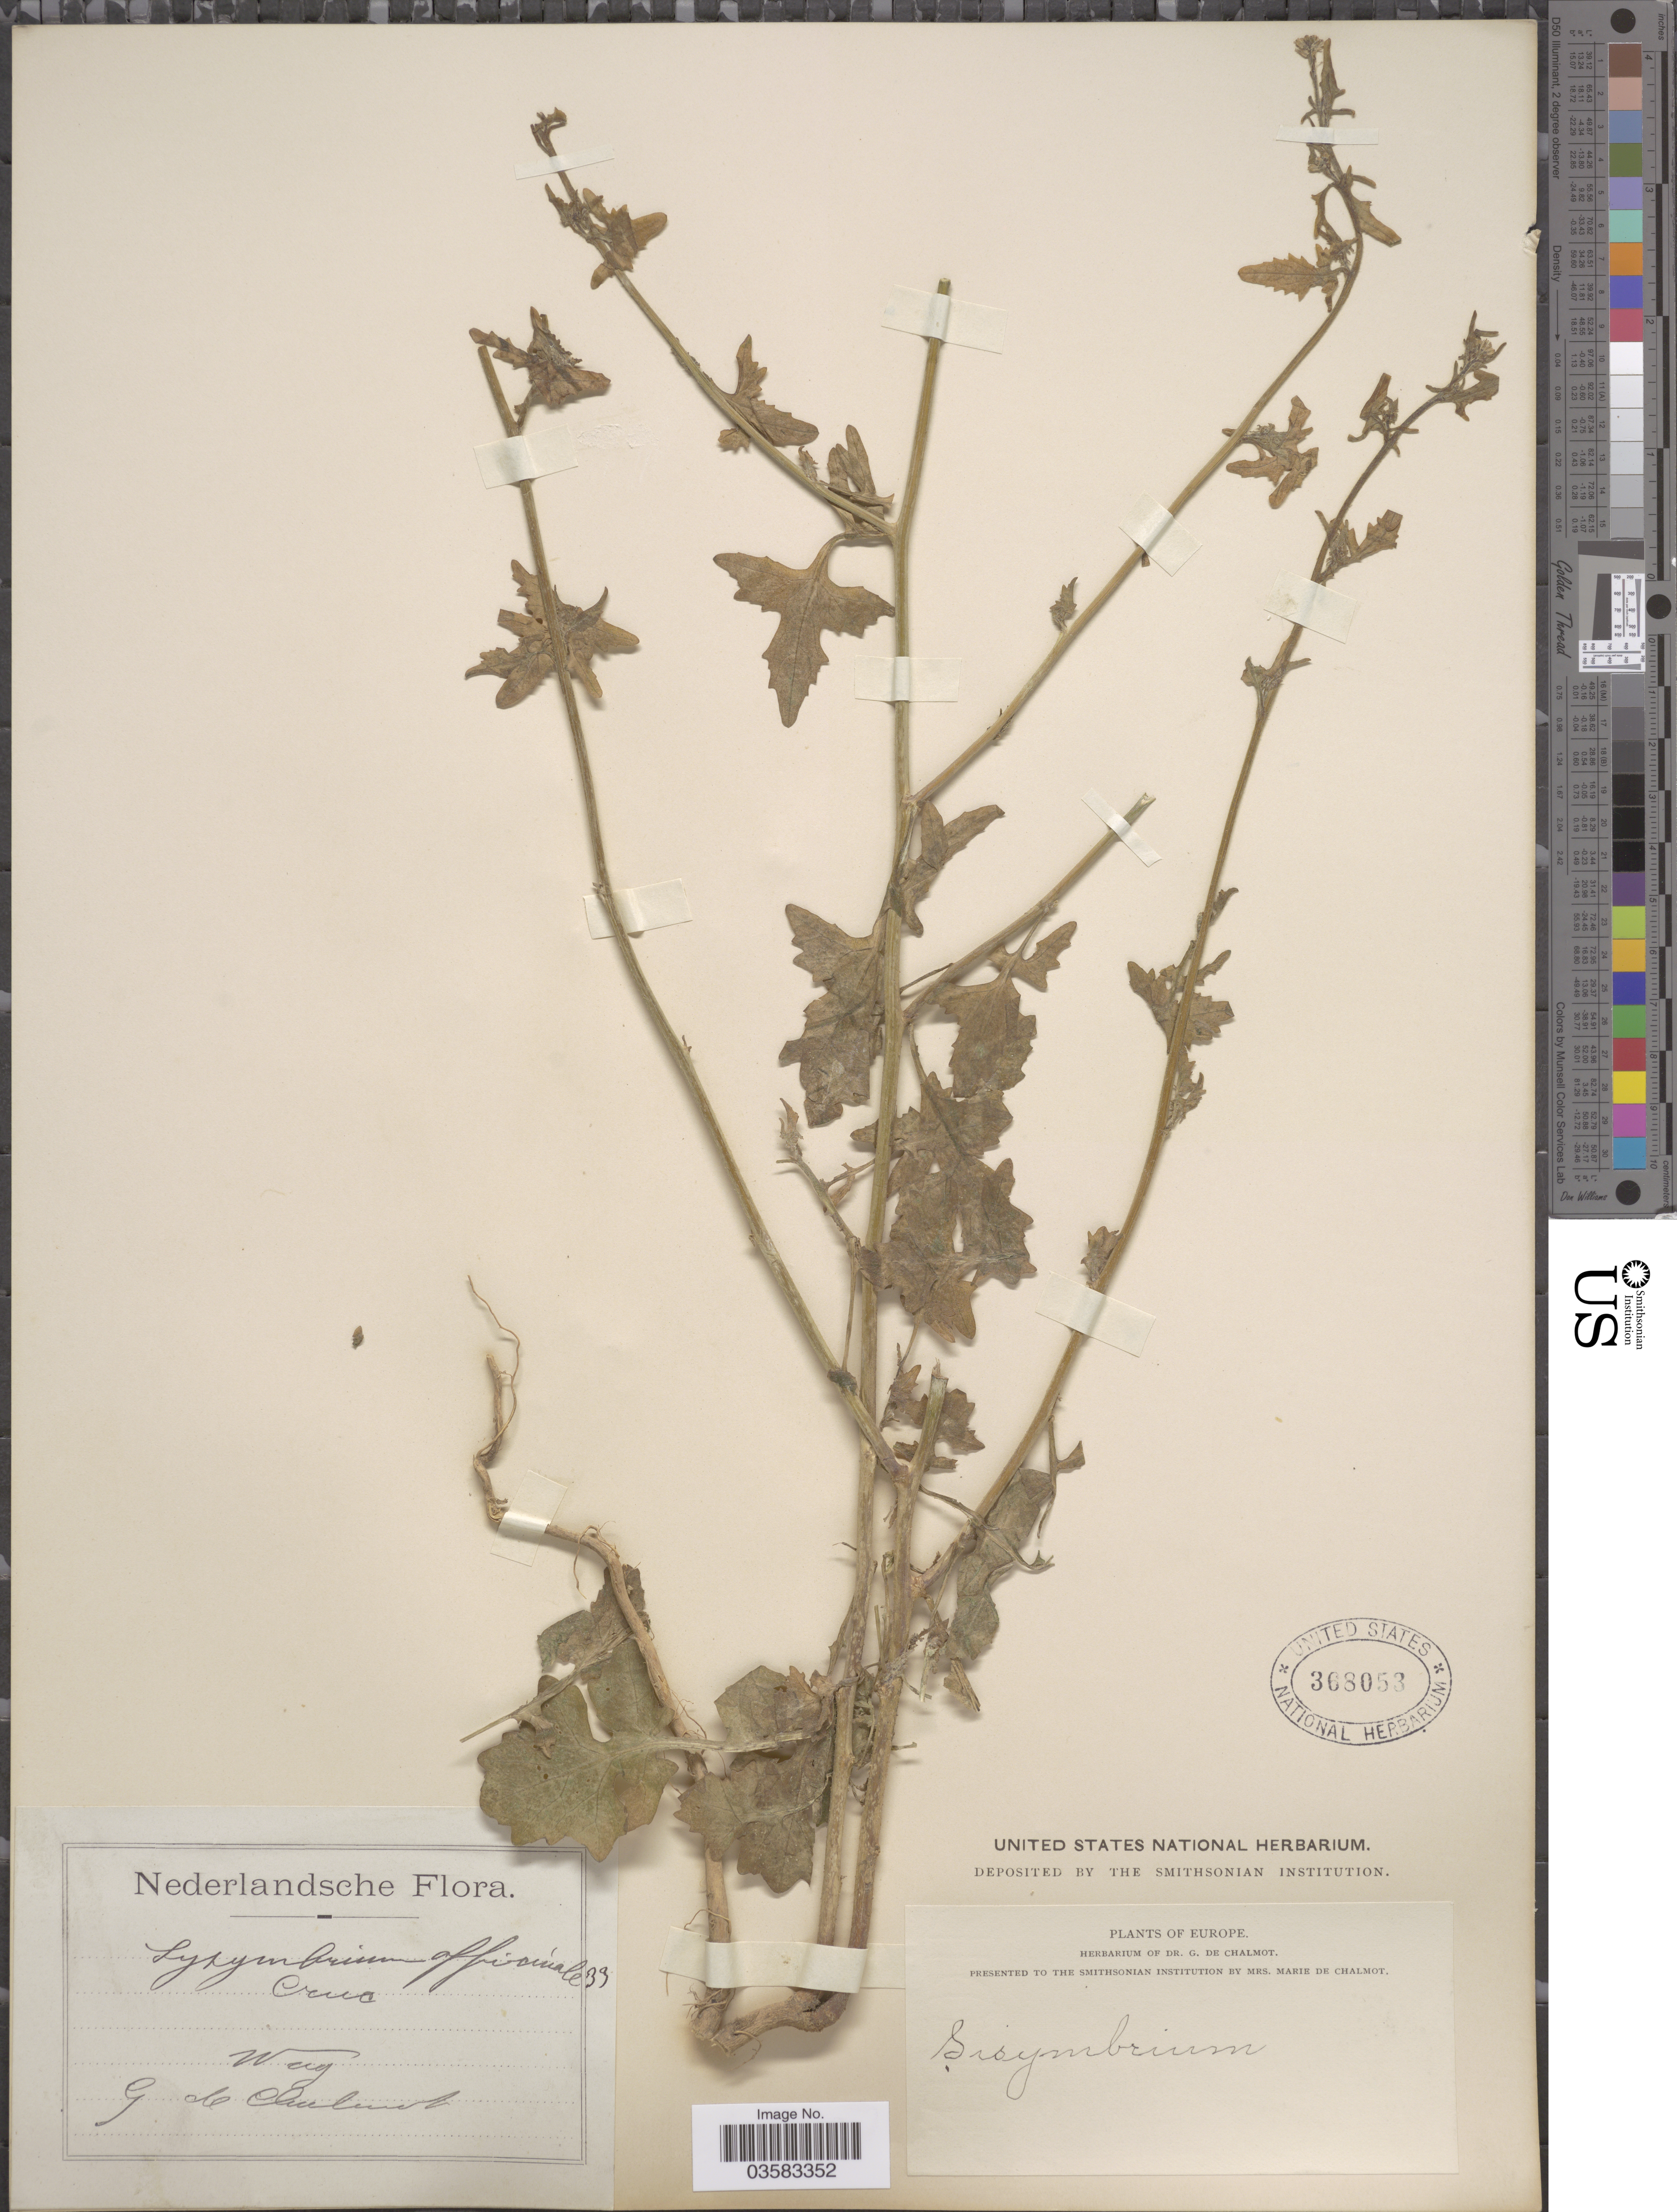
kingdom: Plantae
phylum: Tracheophyta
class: Magnoliopsida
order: Brassicales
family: Brassicaceae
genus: Sisymbrium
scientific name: Sisymbrium officinale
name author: (L.) Scop.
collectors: G. de Chalmot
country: Netherlands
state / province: Gelderland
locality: Nederlandse. Wag.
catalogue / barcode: US 368053